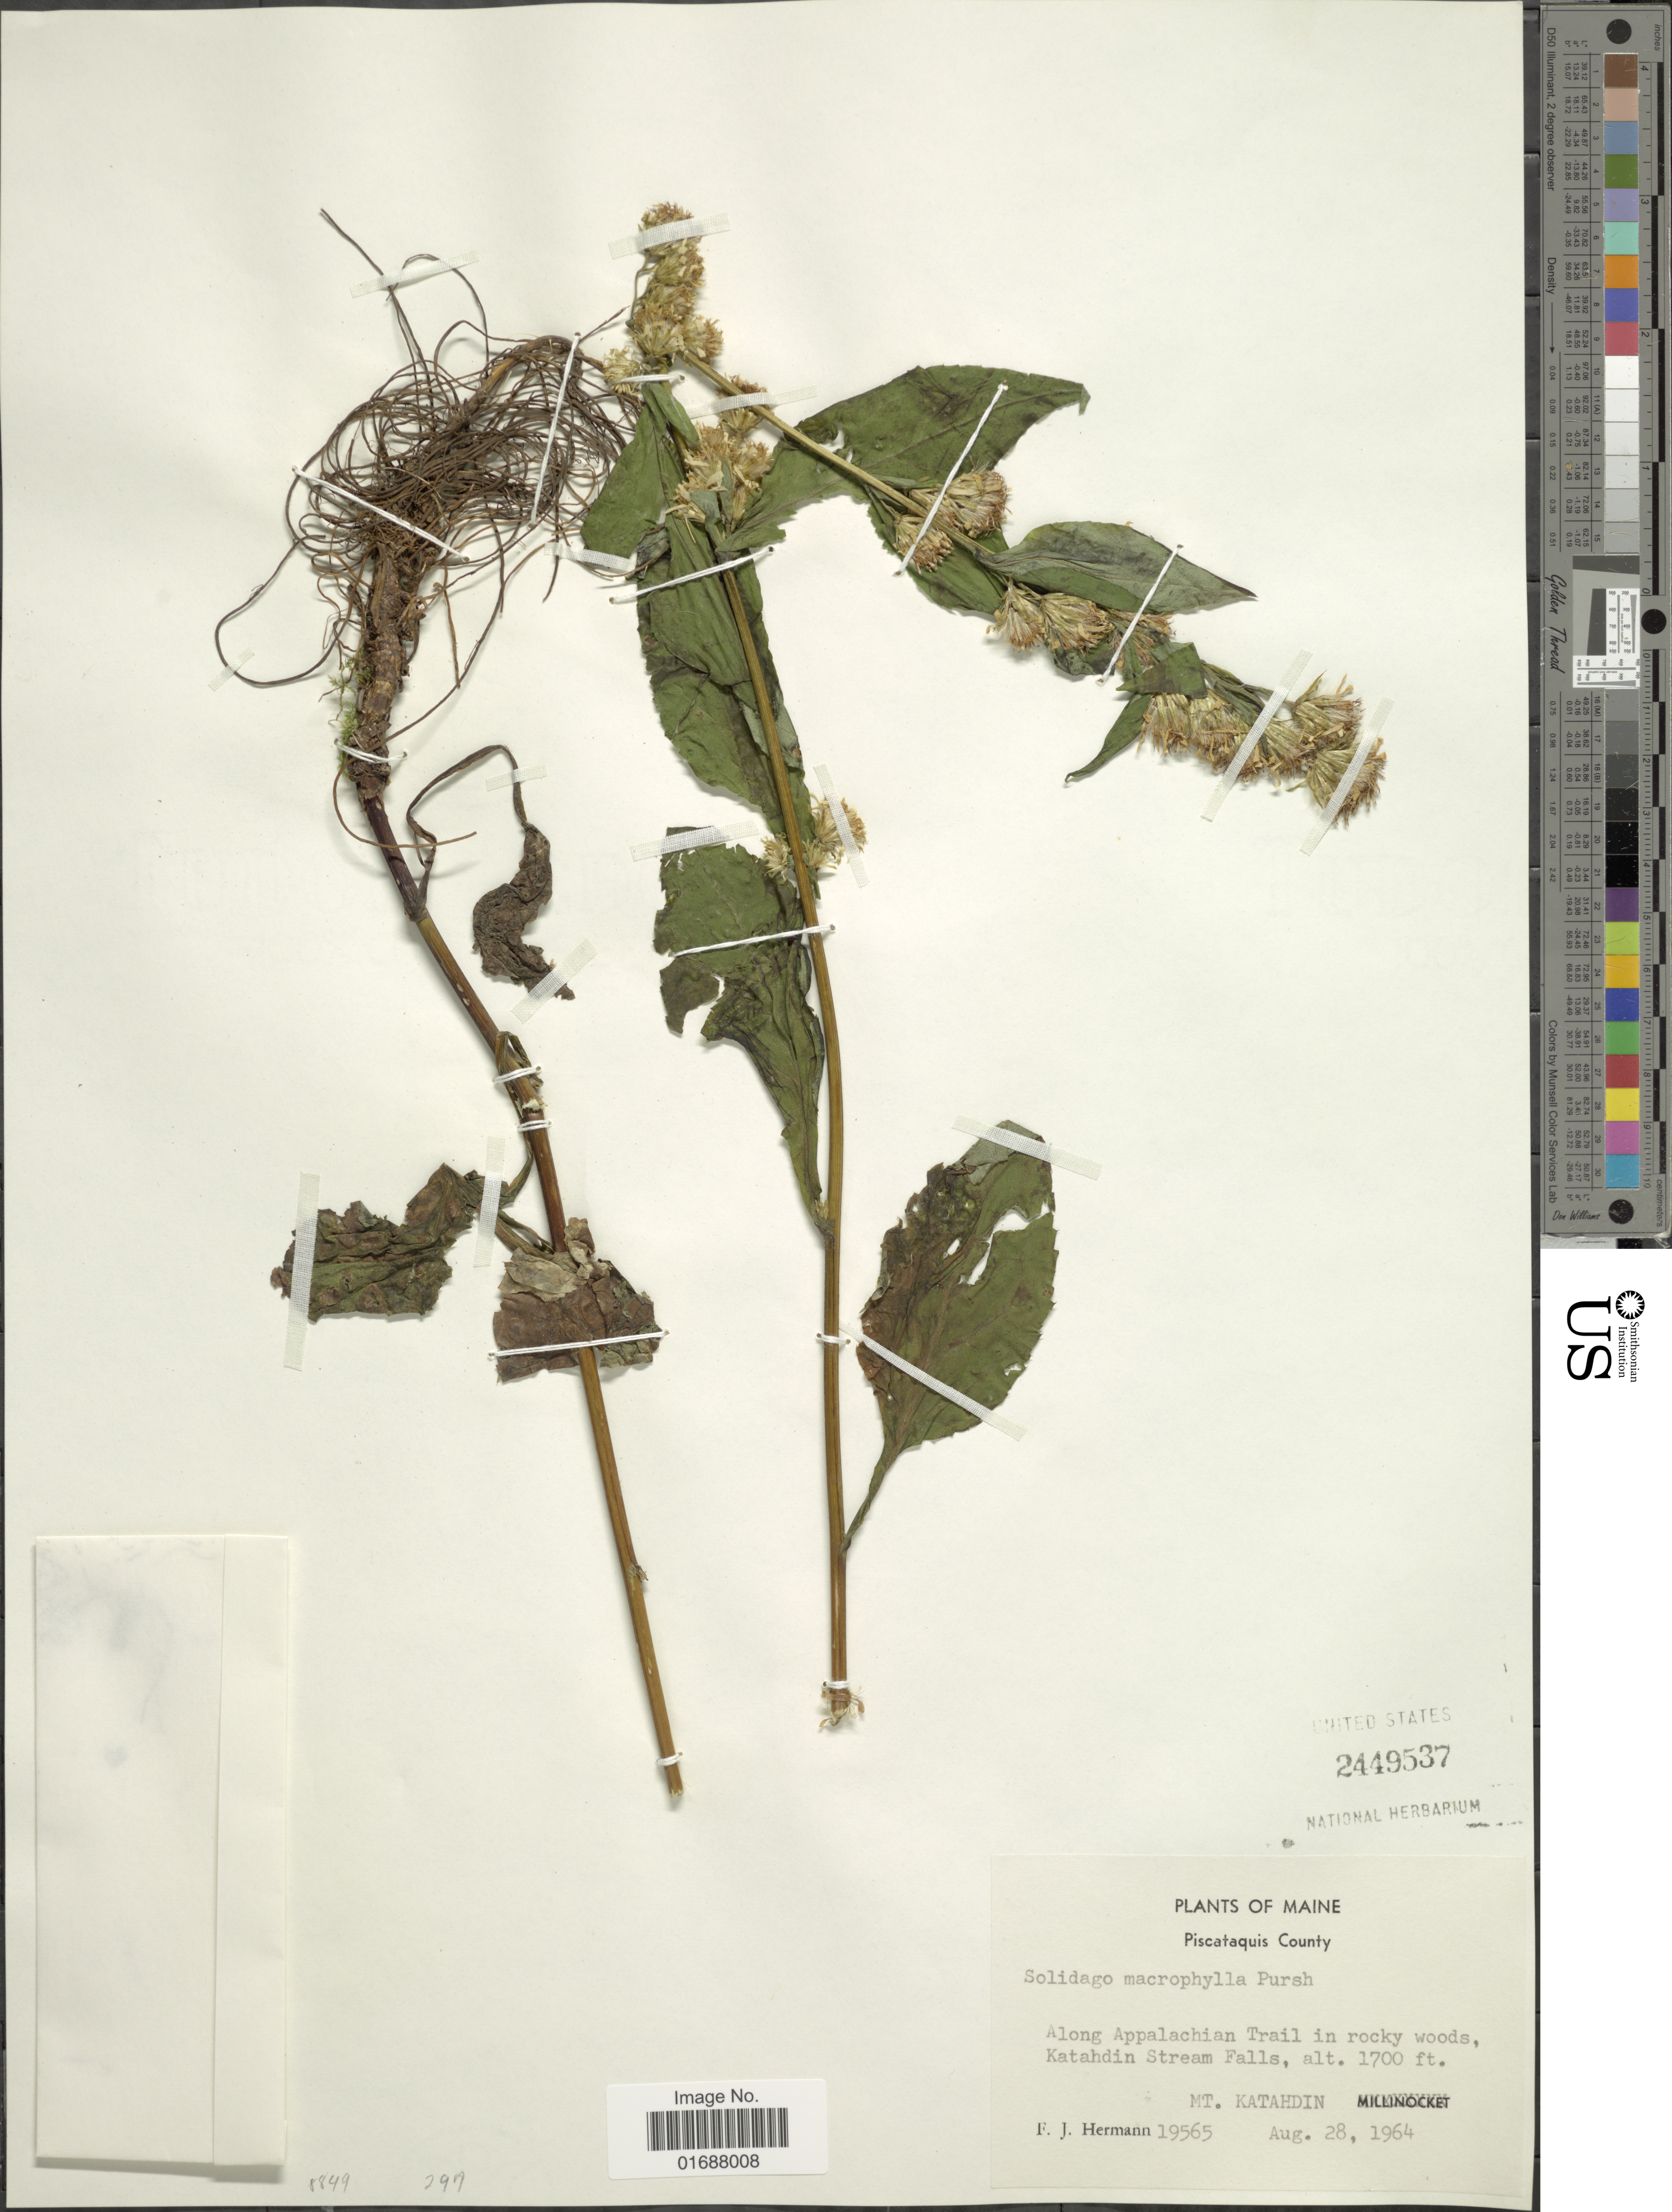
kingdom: Plantae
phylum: Tracheophyta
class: Magnoliopsida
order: Asterales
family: Asteraceae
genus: Solidago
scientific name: Solidago macrophylla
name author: Banks ex Pursh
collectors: F. J. Hermann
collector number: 19565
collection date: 1964-08-28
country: United States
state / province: Maine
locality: Piscataquis County. Along Appalachian Trail in rocky woods Katadhin Stream Falls. Mt. Katahdin.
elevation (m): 518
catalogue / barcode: US 2449537